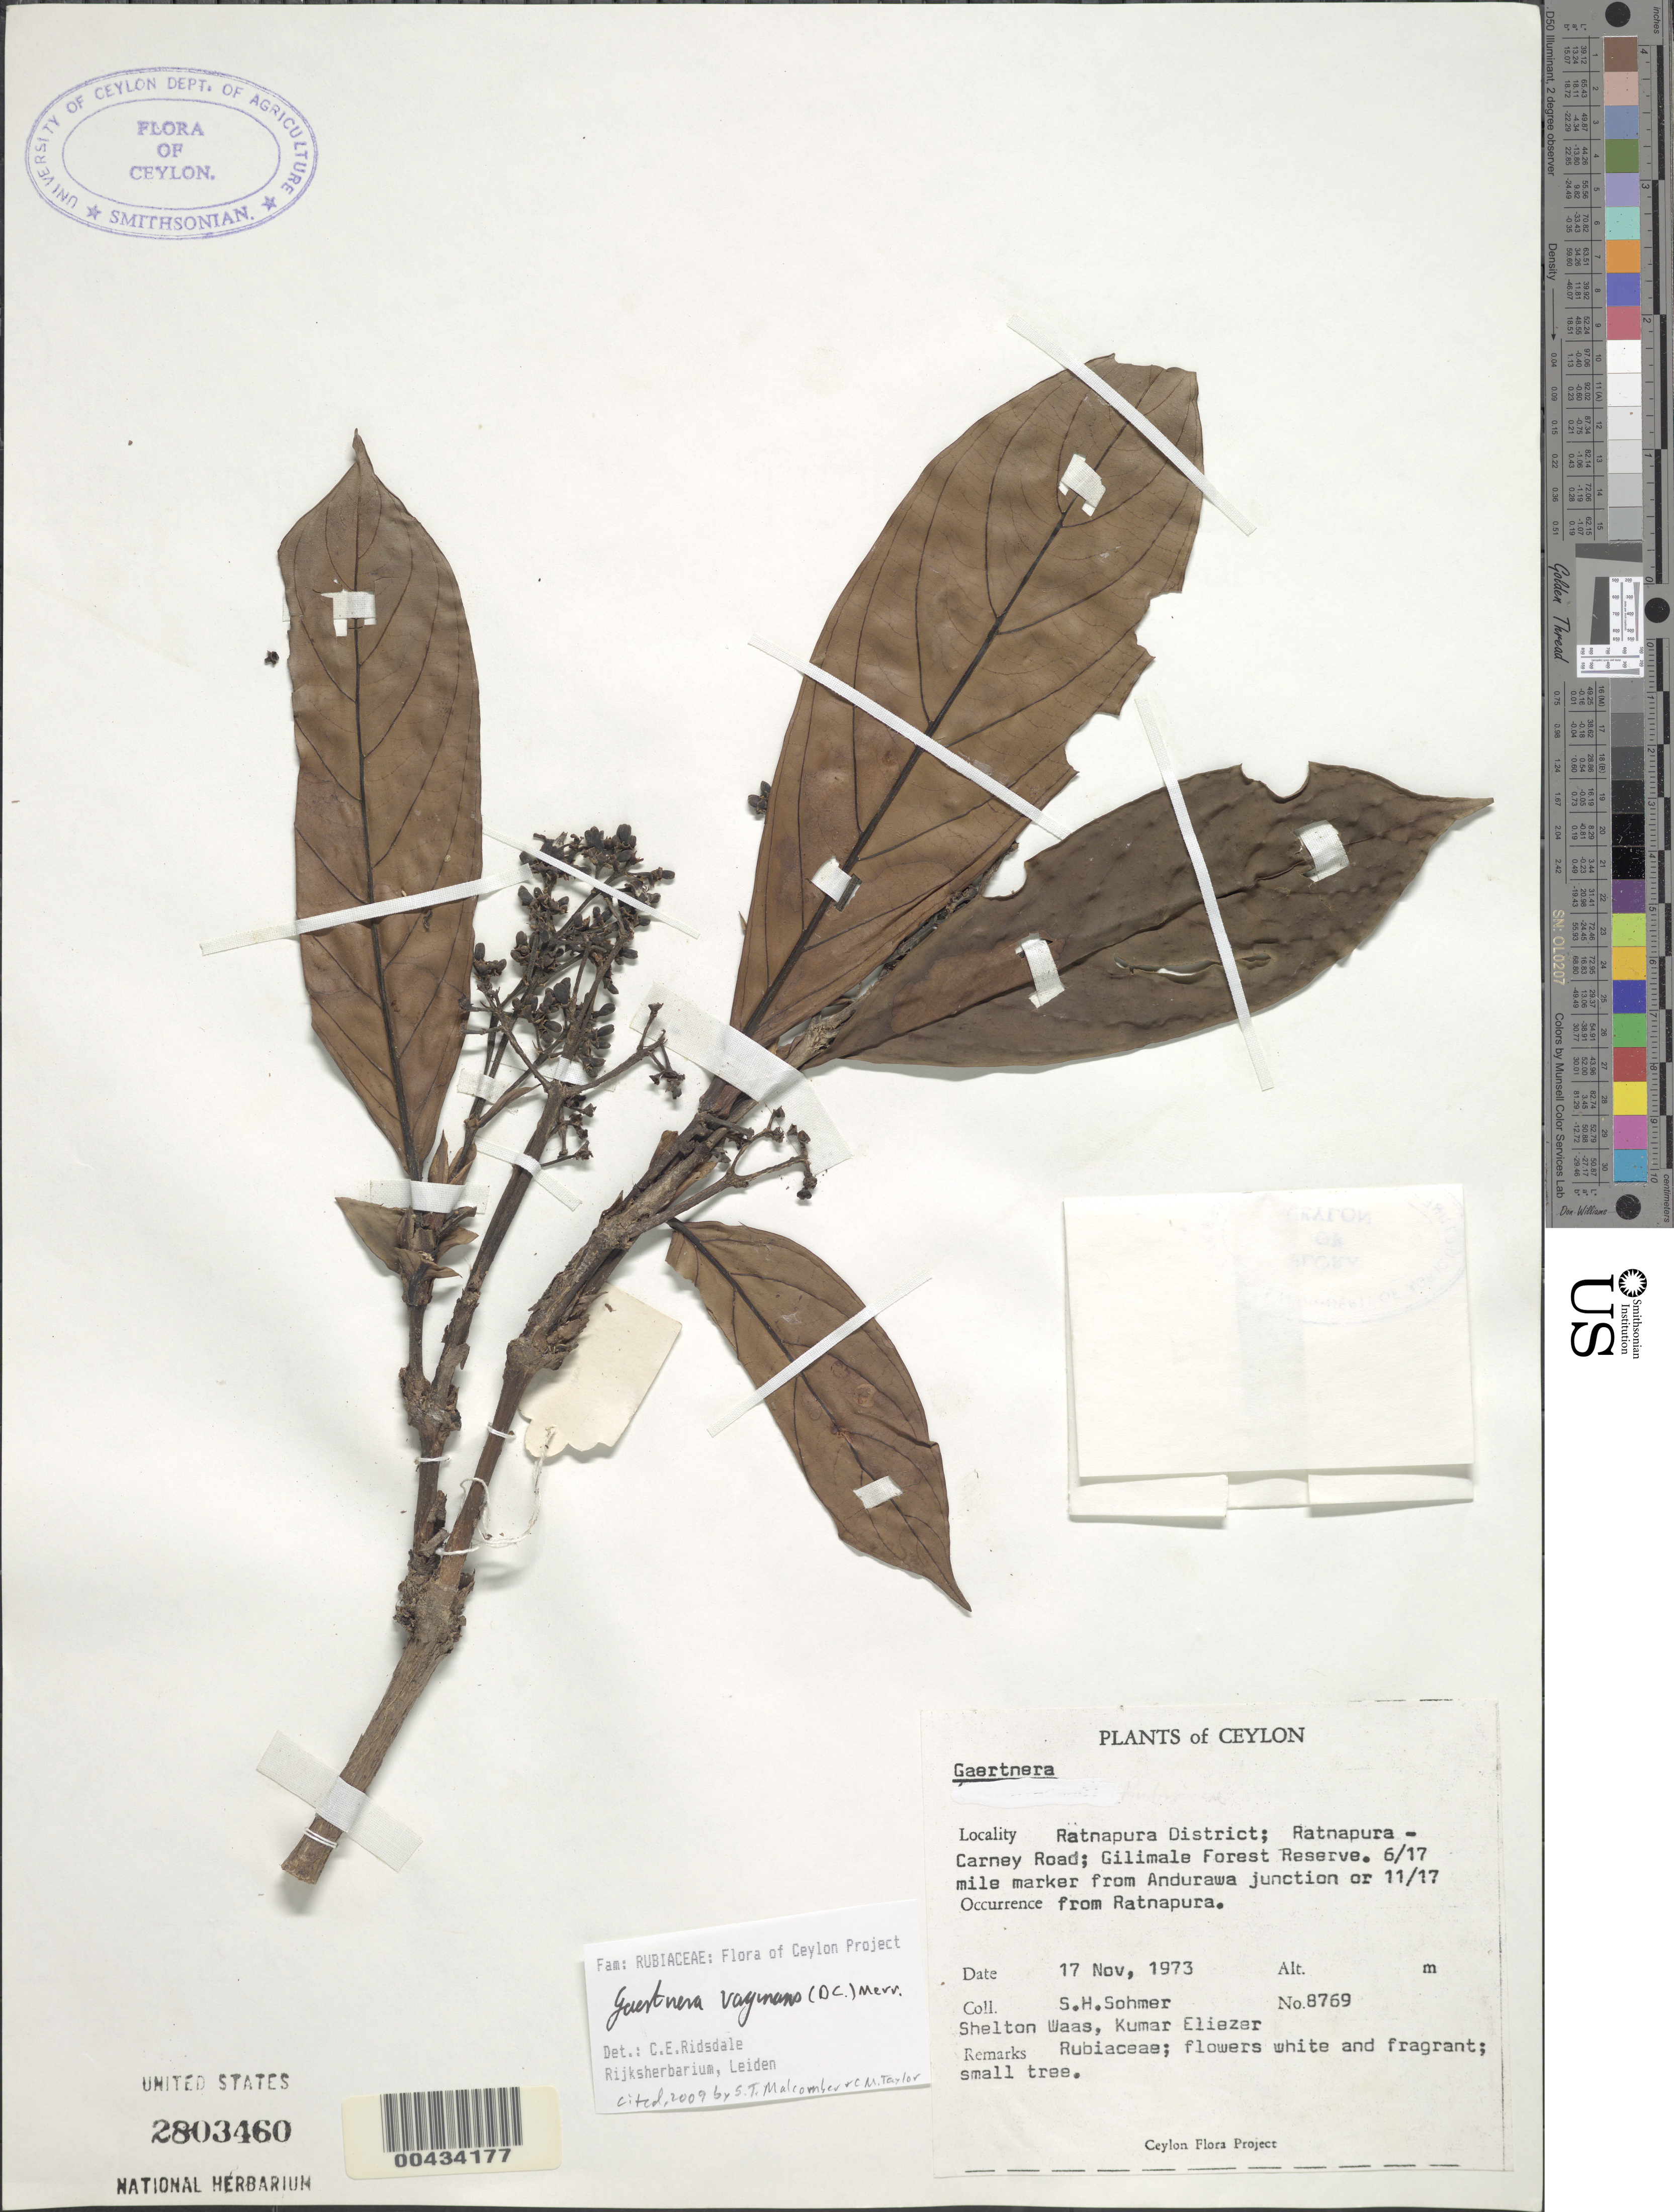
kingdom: Plantae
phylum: Tracheophyta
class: Magnoliopsida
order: Gentianales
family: Rubiaceae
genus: Gaertnera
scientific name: Gaertnera vaginans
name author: (DC.) Merr.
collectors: S. H. Sohmer, S. Waas & K. Eliezer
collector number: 8769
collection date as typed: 17 Nov 1973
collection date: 1973-11-17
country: Sri Lanka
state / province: Sabaragamuwa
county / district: Ratnapura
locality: Ratnapura-Carney Rd, Gilimale For Res, 6/17 mi marker from Andurawa junct. or 11/17 from Ratnapura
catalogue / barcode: US 2803460